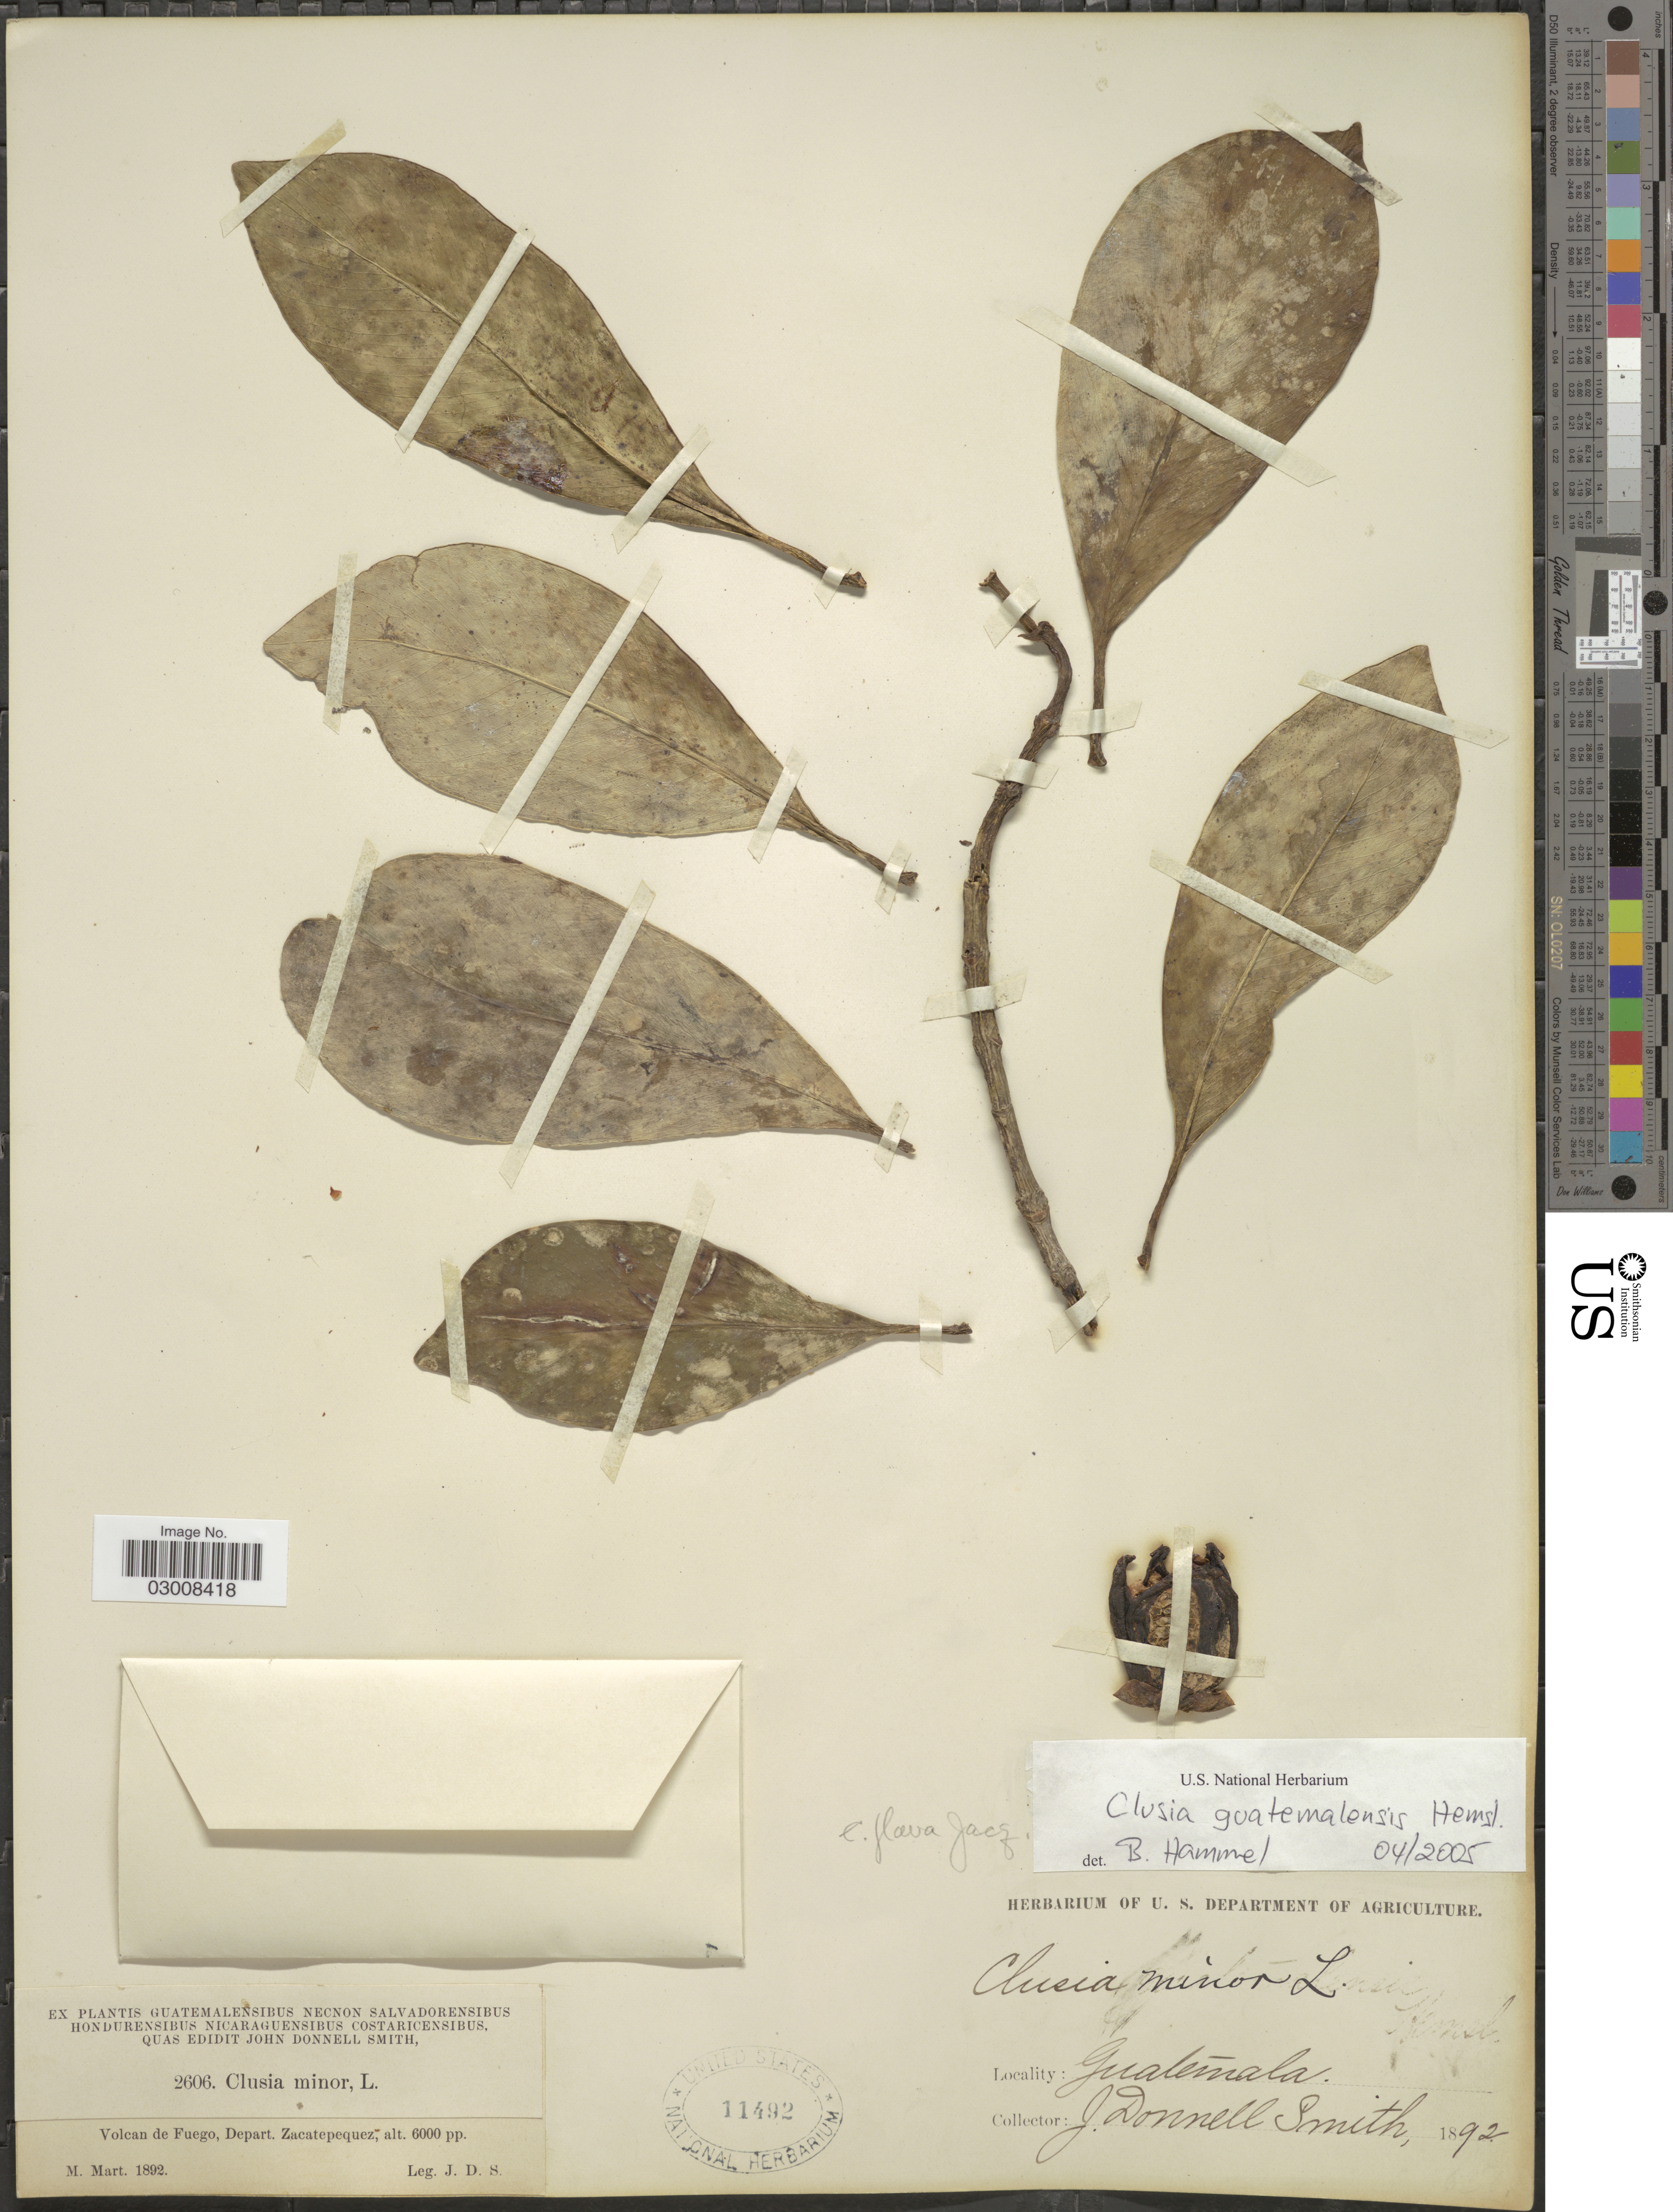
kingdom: Plantae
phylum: Tracheophyta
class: Magnoliopsida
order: Malpighiales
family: Clusiaceae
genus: Clusia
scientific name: Clusia guatemalensis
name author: Hemsl.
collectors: J. Donnell Smith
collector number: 2606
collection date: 1892-03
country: Guatemala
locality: Volcan de Fuego, Depart. Zacatepequez.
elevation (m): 1829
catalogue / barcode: US 11492